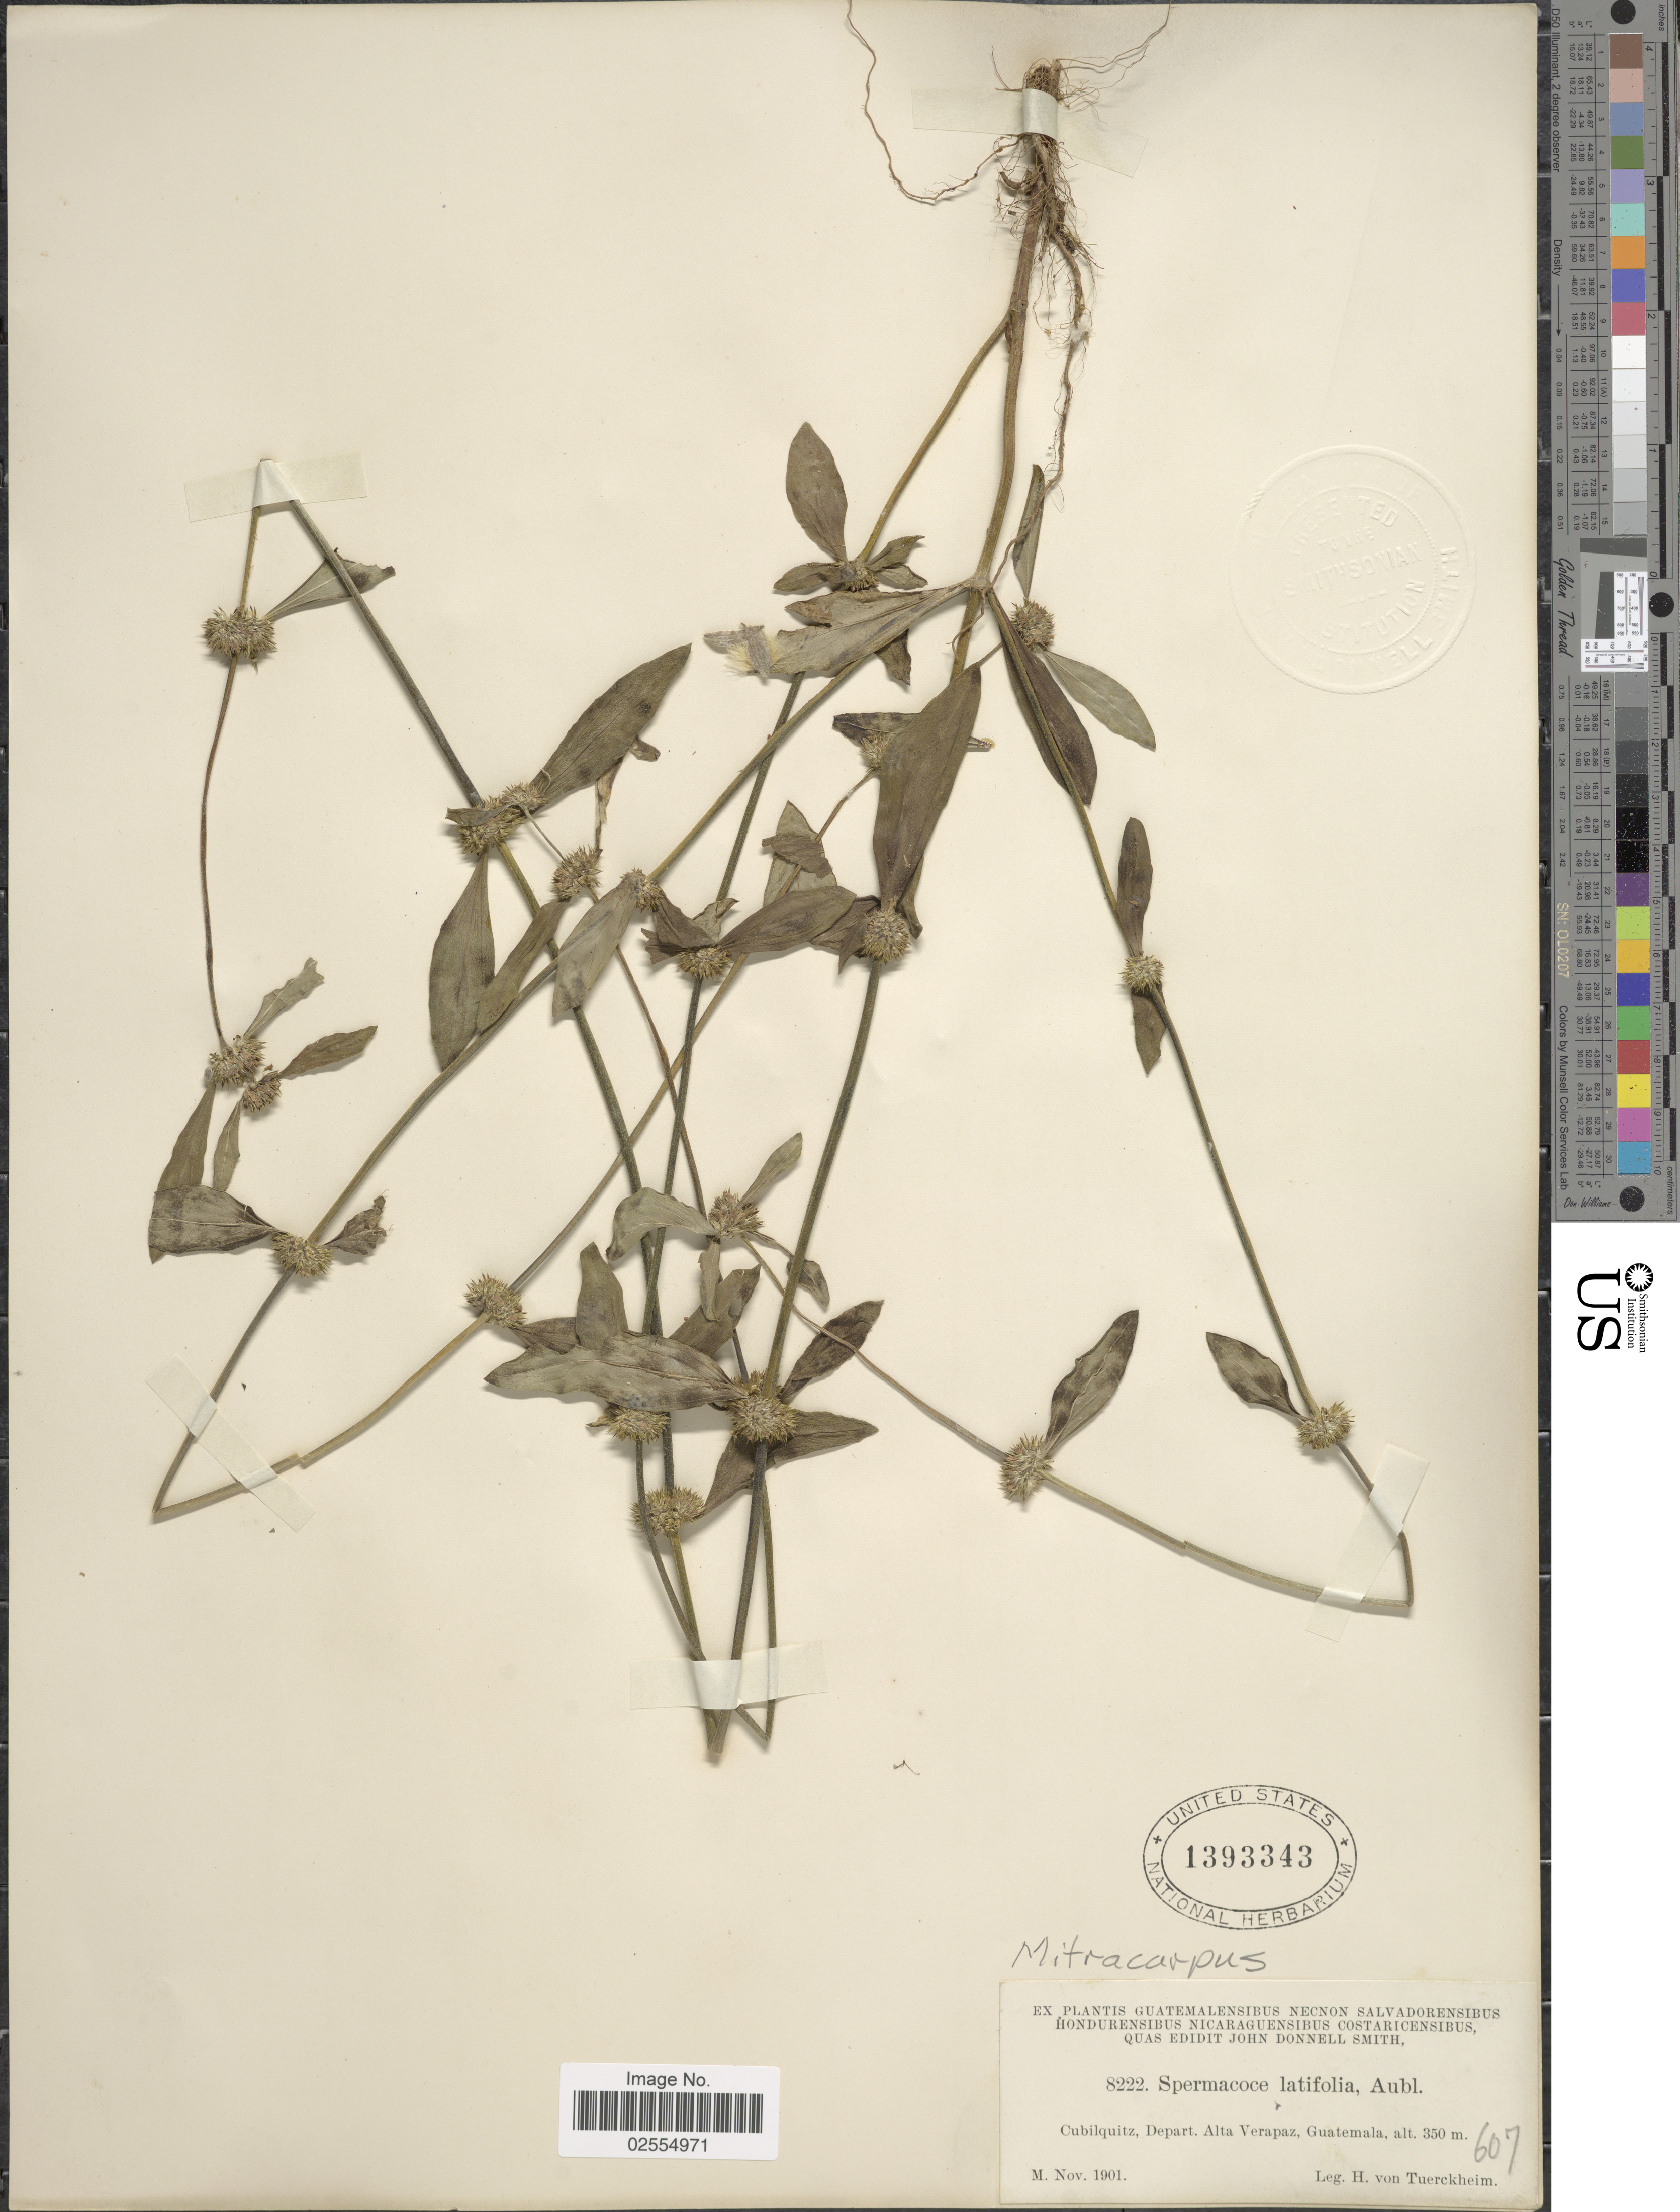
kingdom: Plantae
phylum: Tracheophyta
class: Magnoliopsida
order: Gentianales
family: Rubiaceae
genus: Mitracarpus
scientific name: Mitracarpus sp.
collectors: H. von Türckheim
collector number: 8222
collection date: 1901-11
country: Guatemala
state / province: Alta Verapaz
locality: Cubilquitz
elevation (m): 350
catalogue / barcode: US 1393343